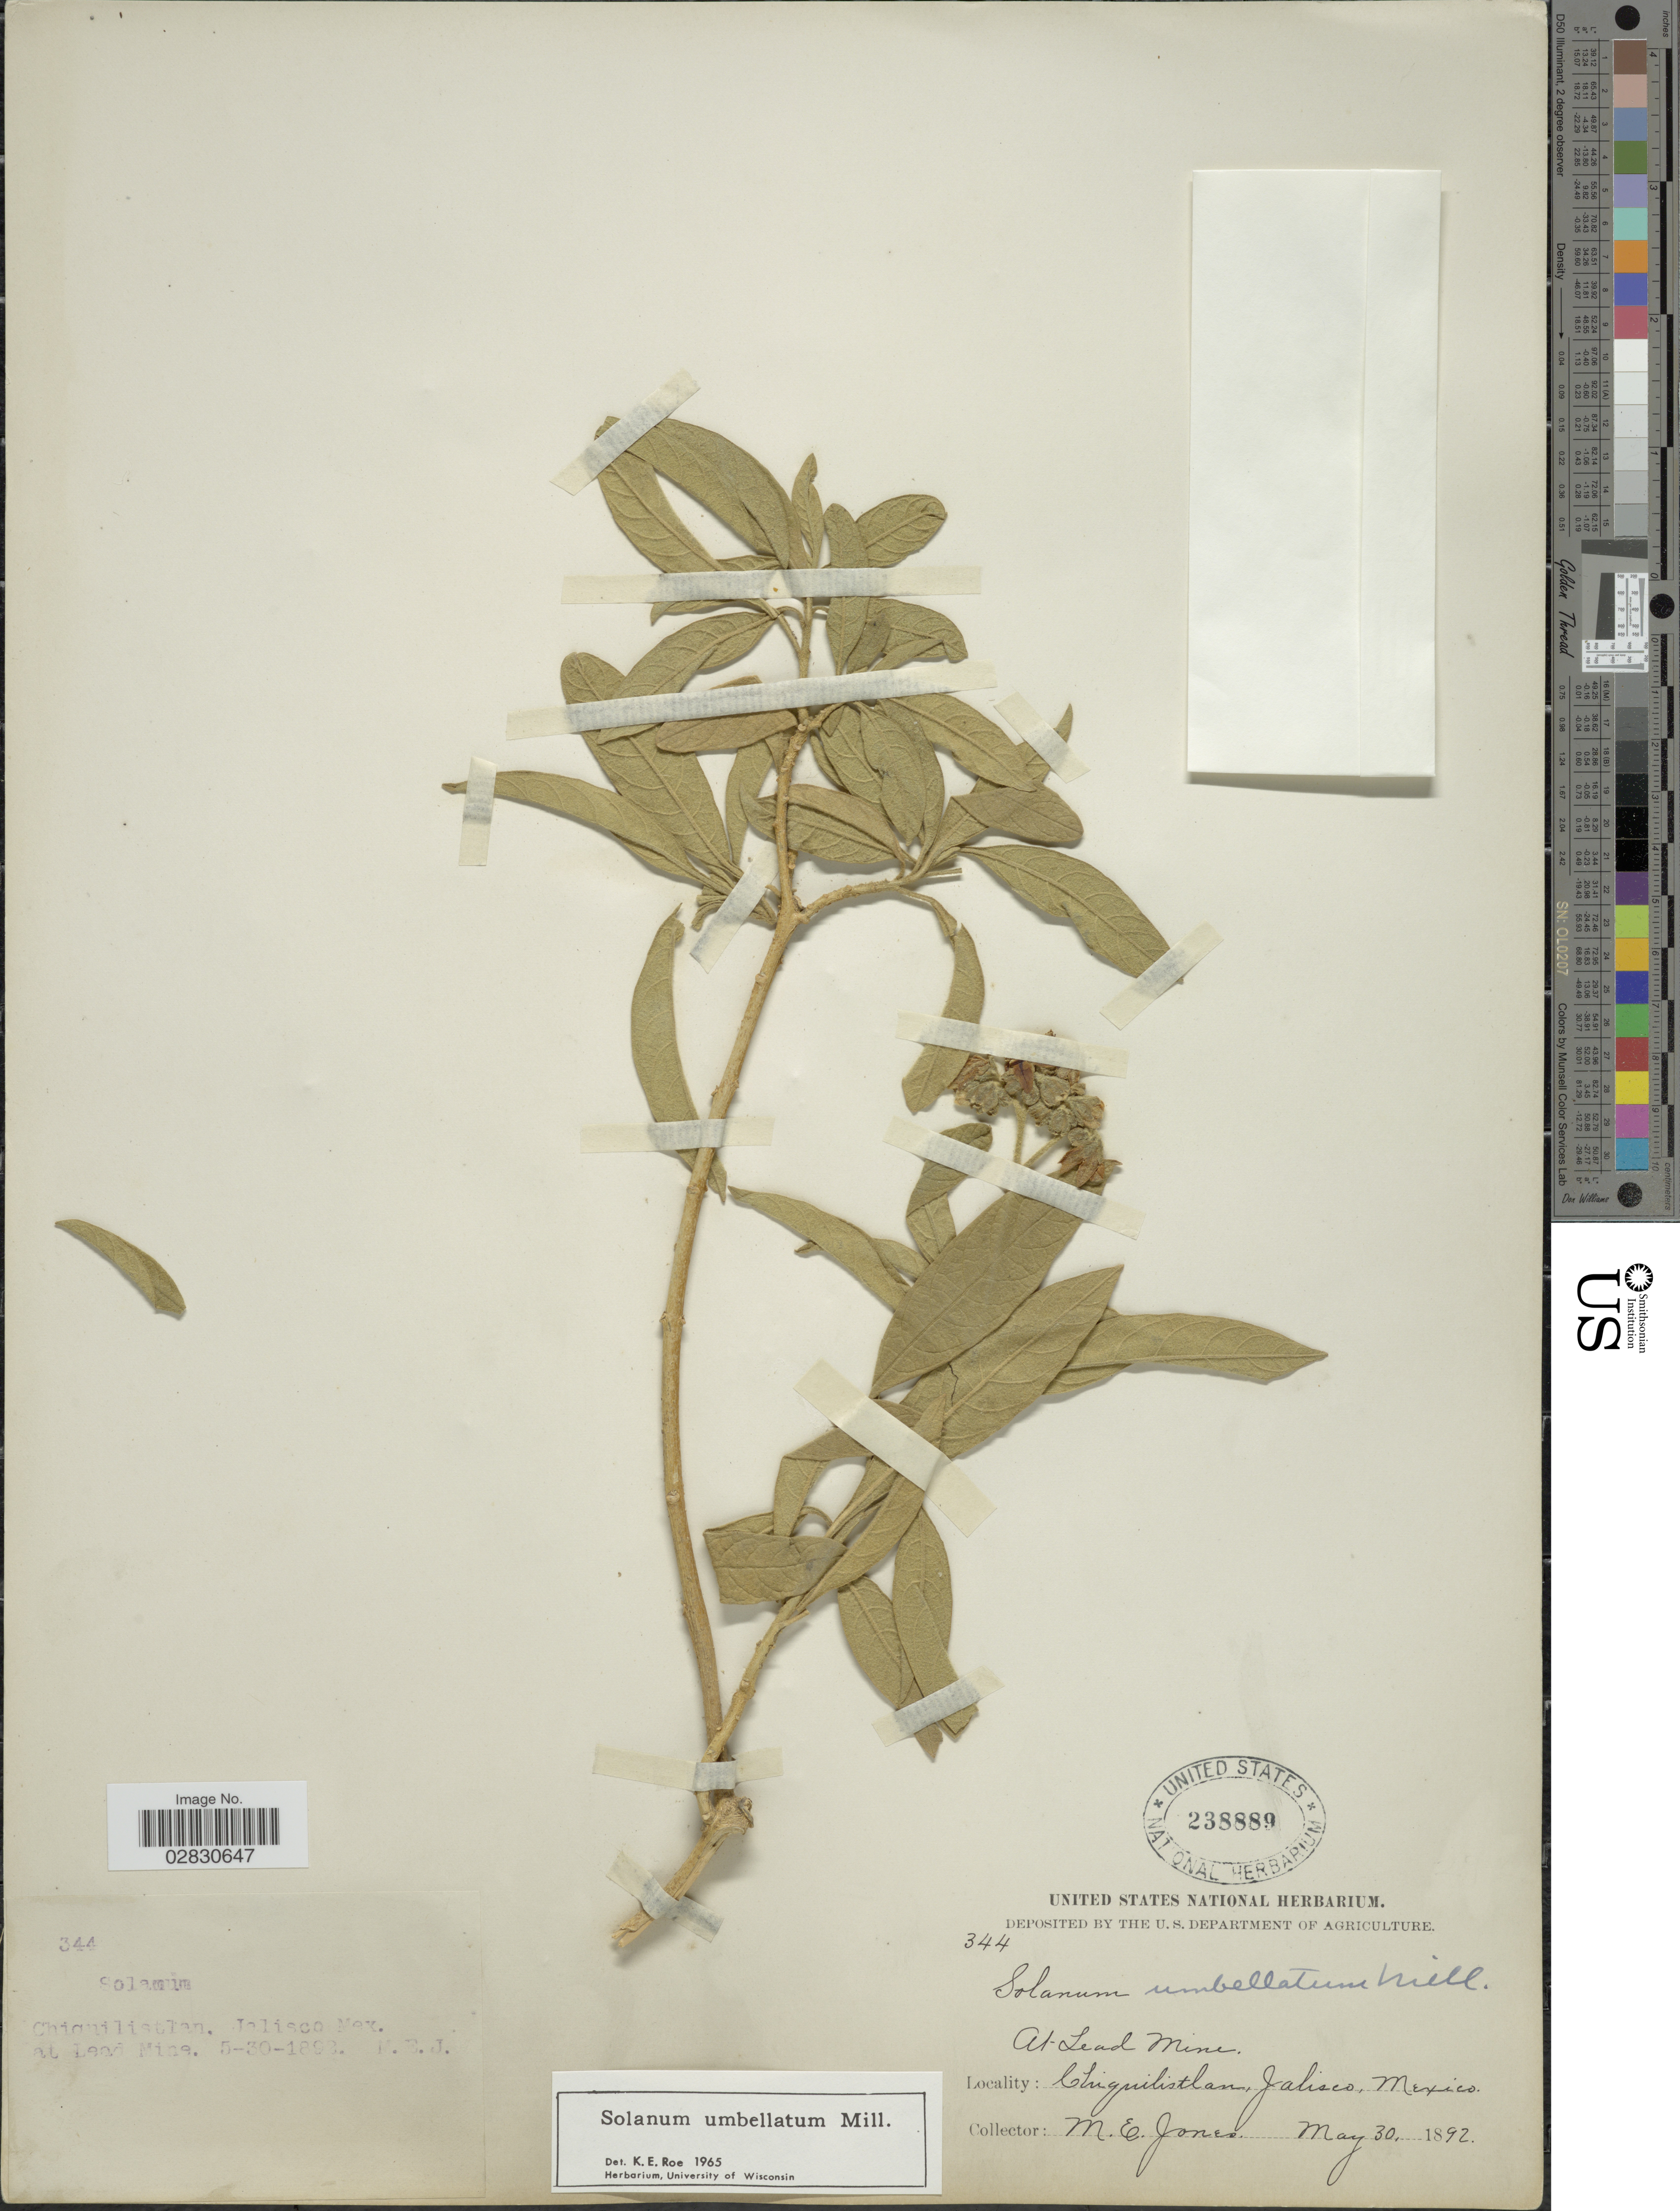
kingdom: Plantae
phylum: Tracheophyta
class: Magnoliopsida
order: Solanales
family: Solanaceae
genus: Solanum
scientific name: Solanum umbellatum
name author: Mill.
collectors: M. E. Jones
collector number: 344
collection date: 1892-05-30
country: Mexico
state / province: Jalisco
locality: At Lead Mine. Chiquilistlan.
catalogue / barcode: US 238889